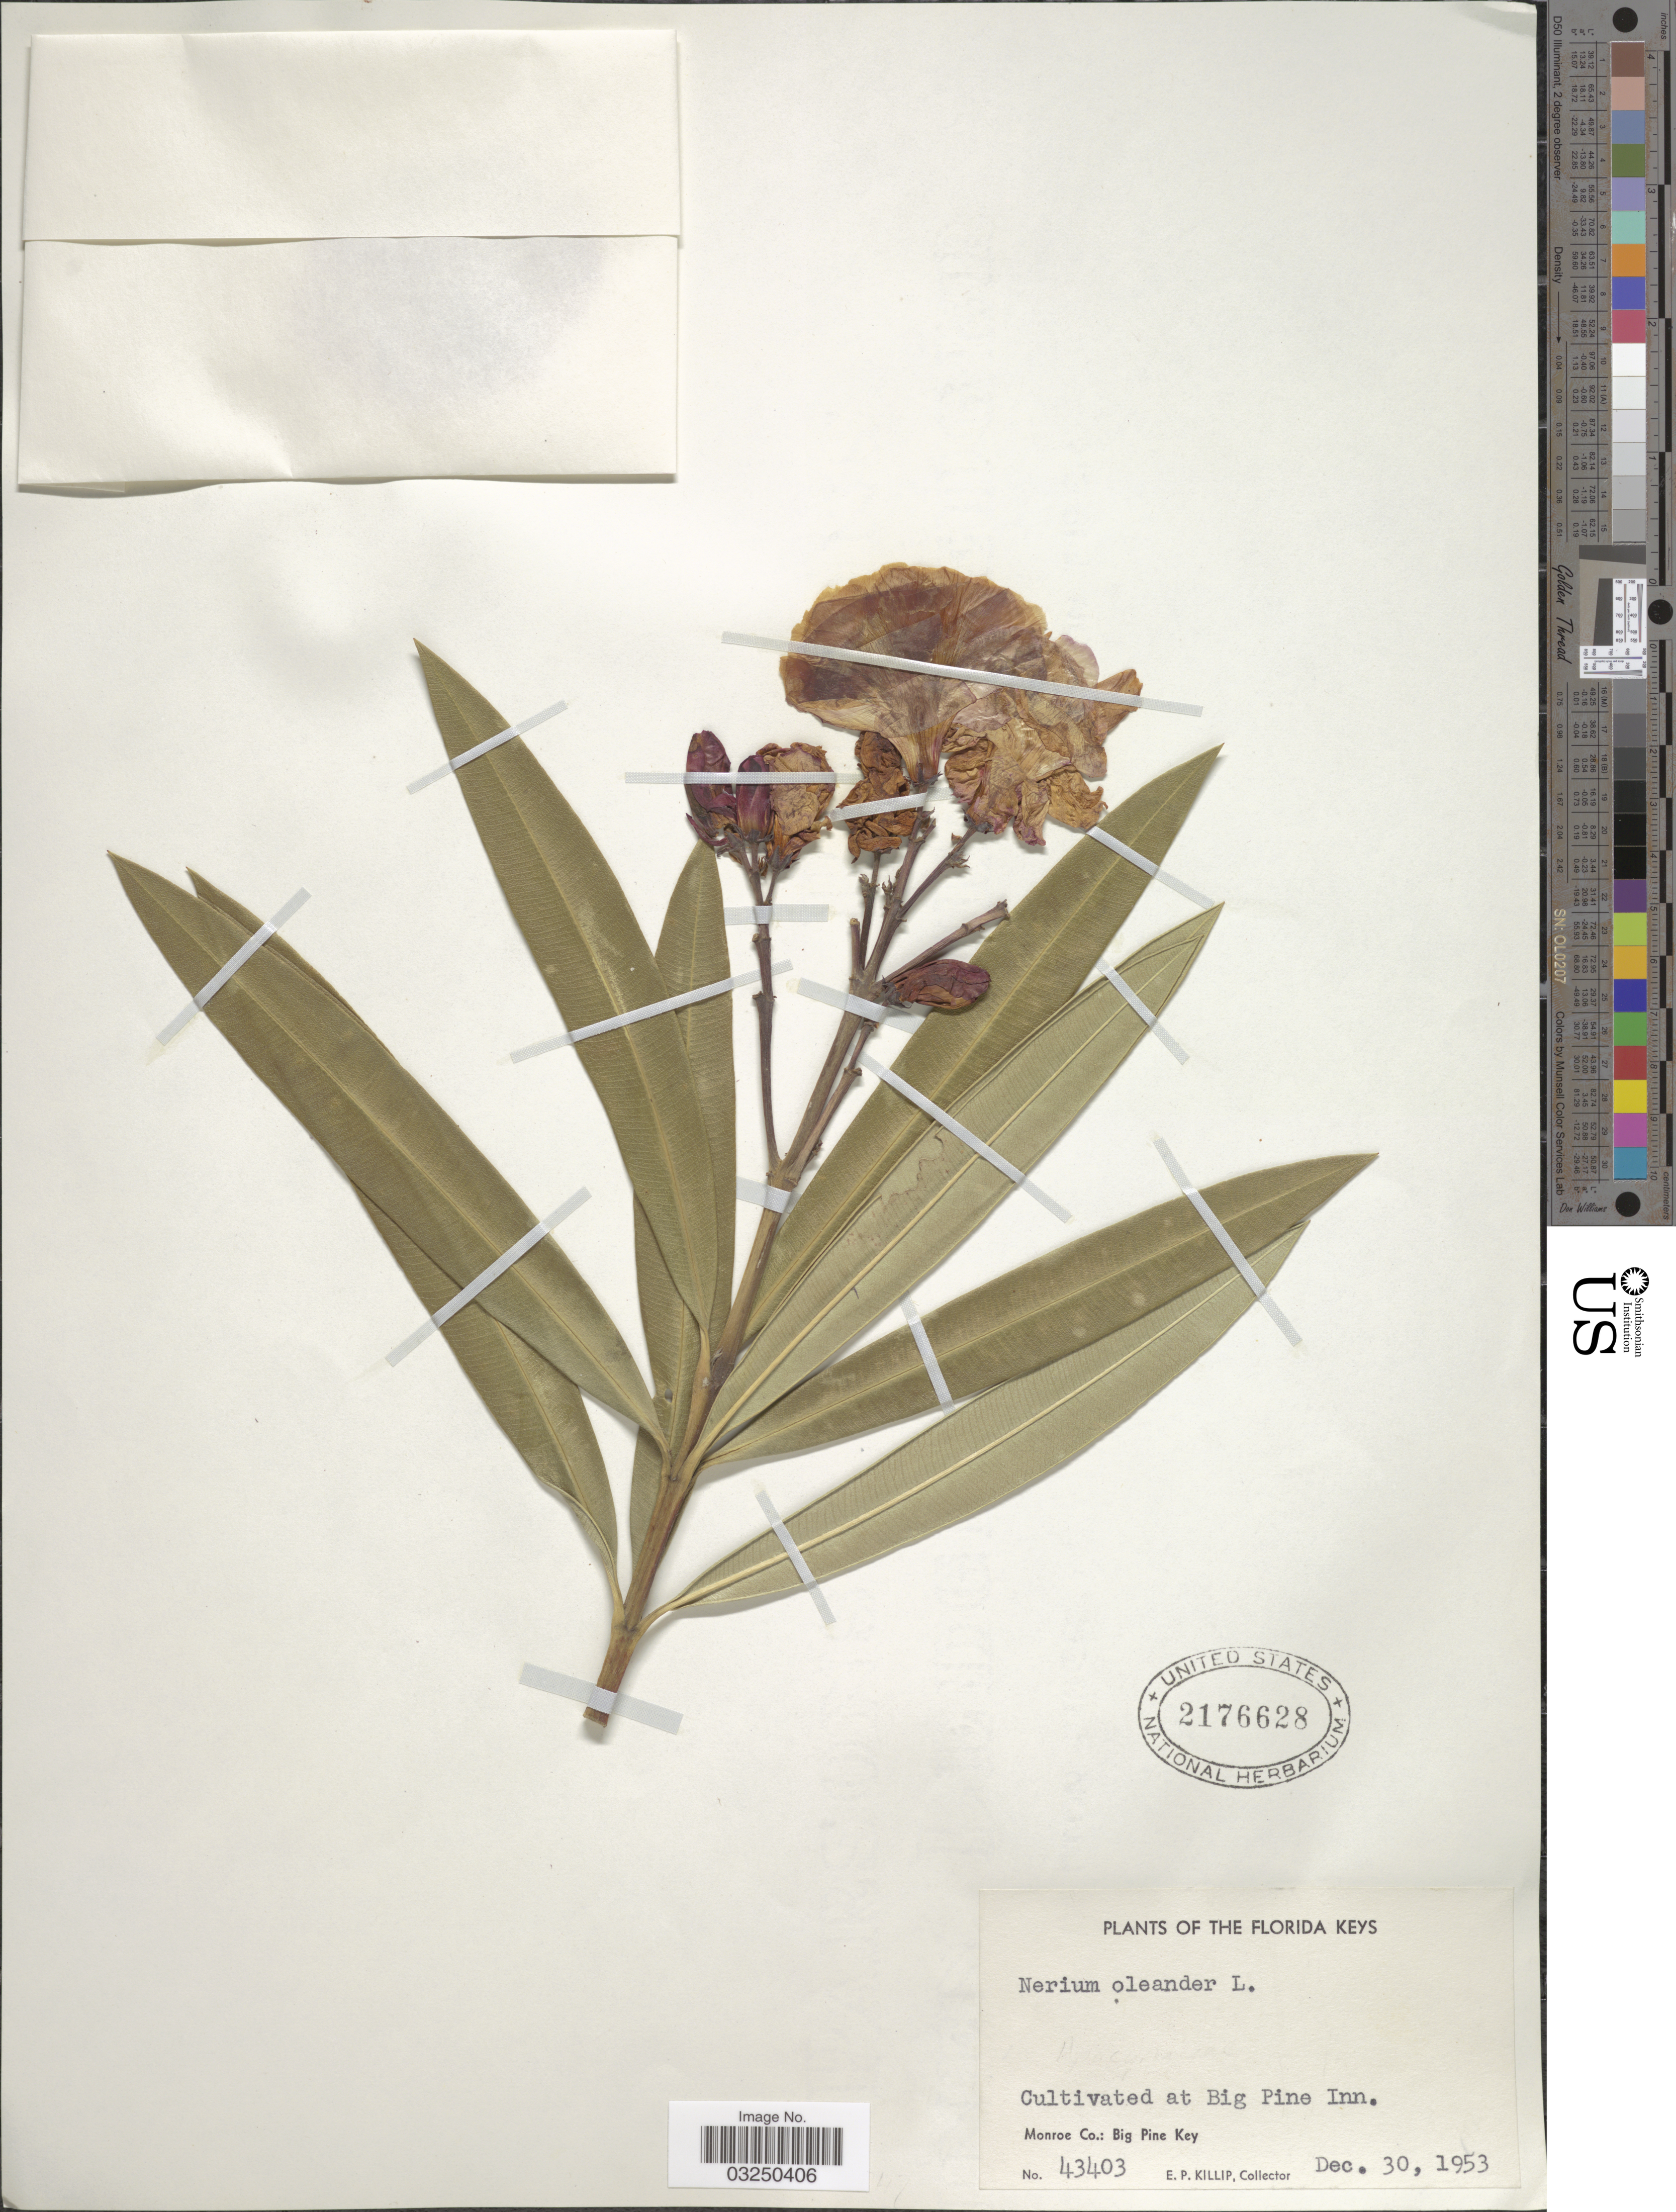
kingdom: Plantae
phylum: Tracheophyta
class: Magnoliopsida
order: Gentianales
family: Apocynaceae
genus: Nerium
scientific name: Nerium oleander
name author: L.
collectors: E. P. Killip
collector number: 43403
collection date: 1953-12-30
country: United States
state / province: Florida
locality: The Florida Keys. Big Pine Inn. Monroe Co.: Big Pine Key.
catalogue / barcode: US 2176628